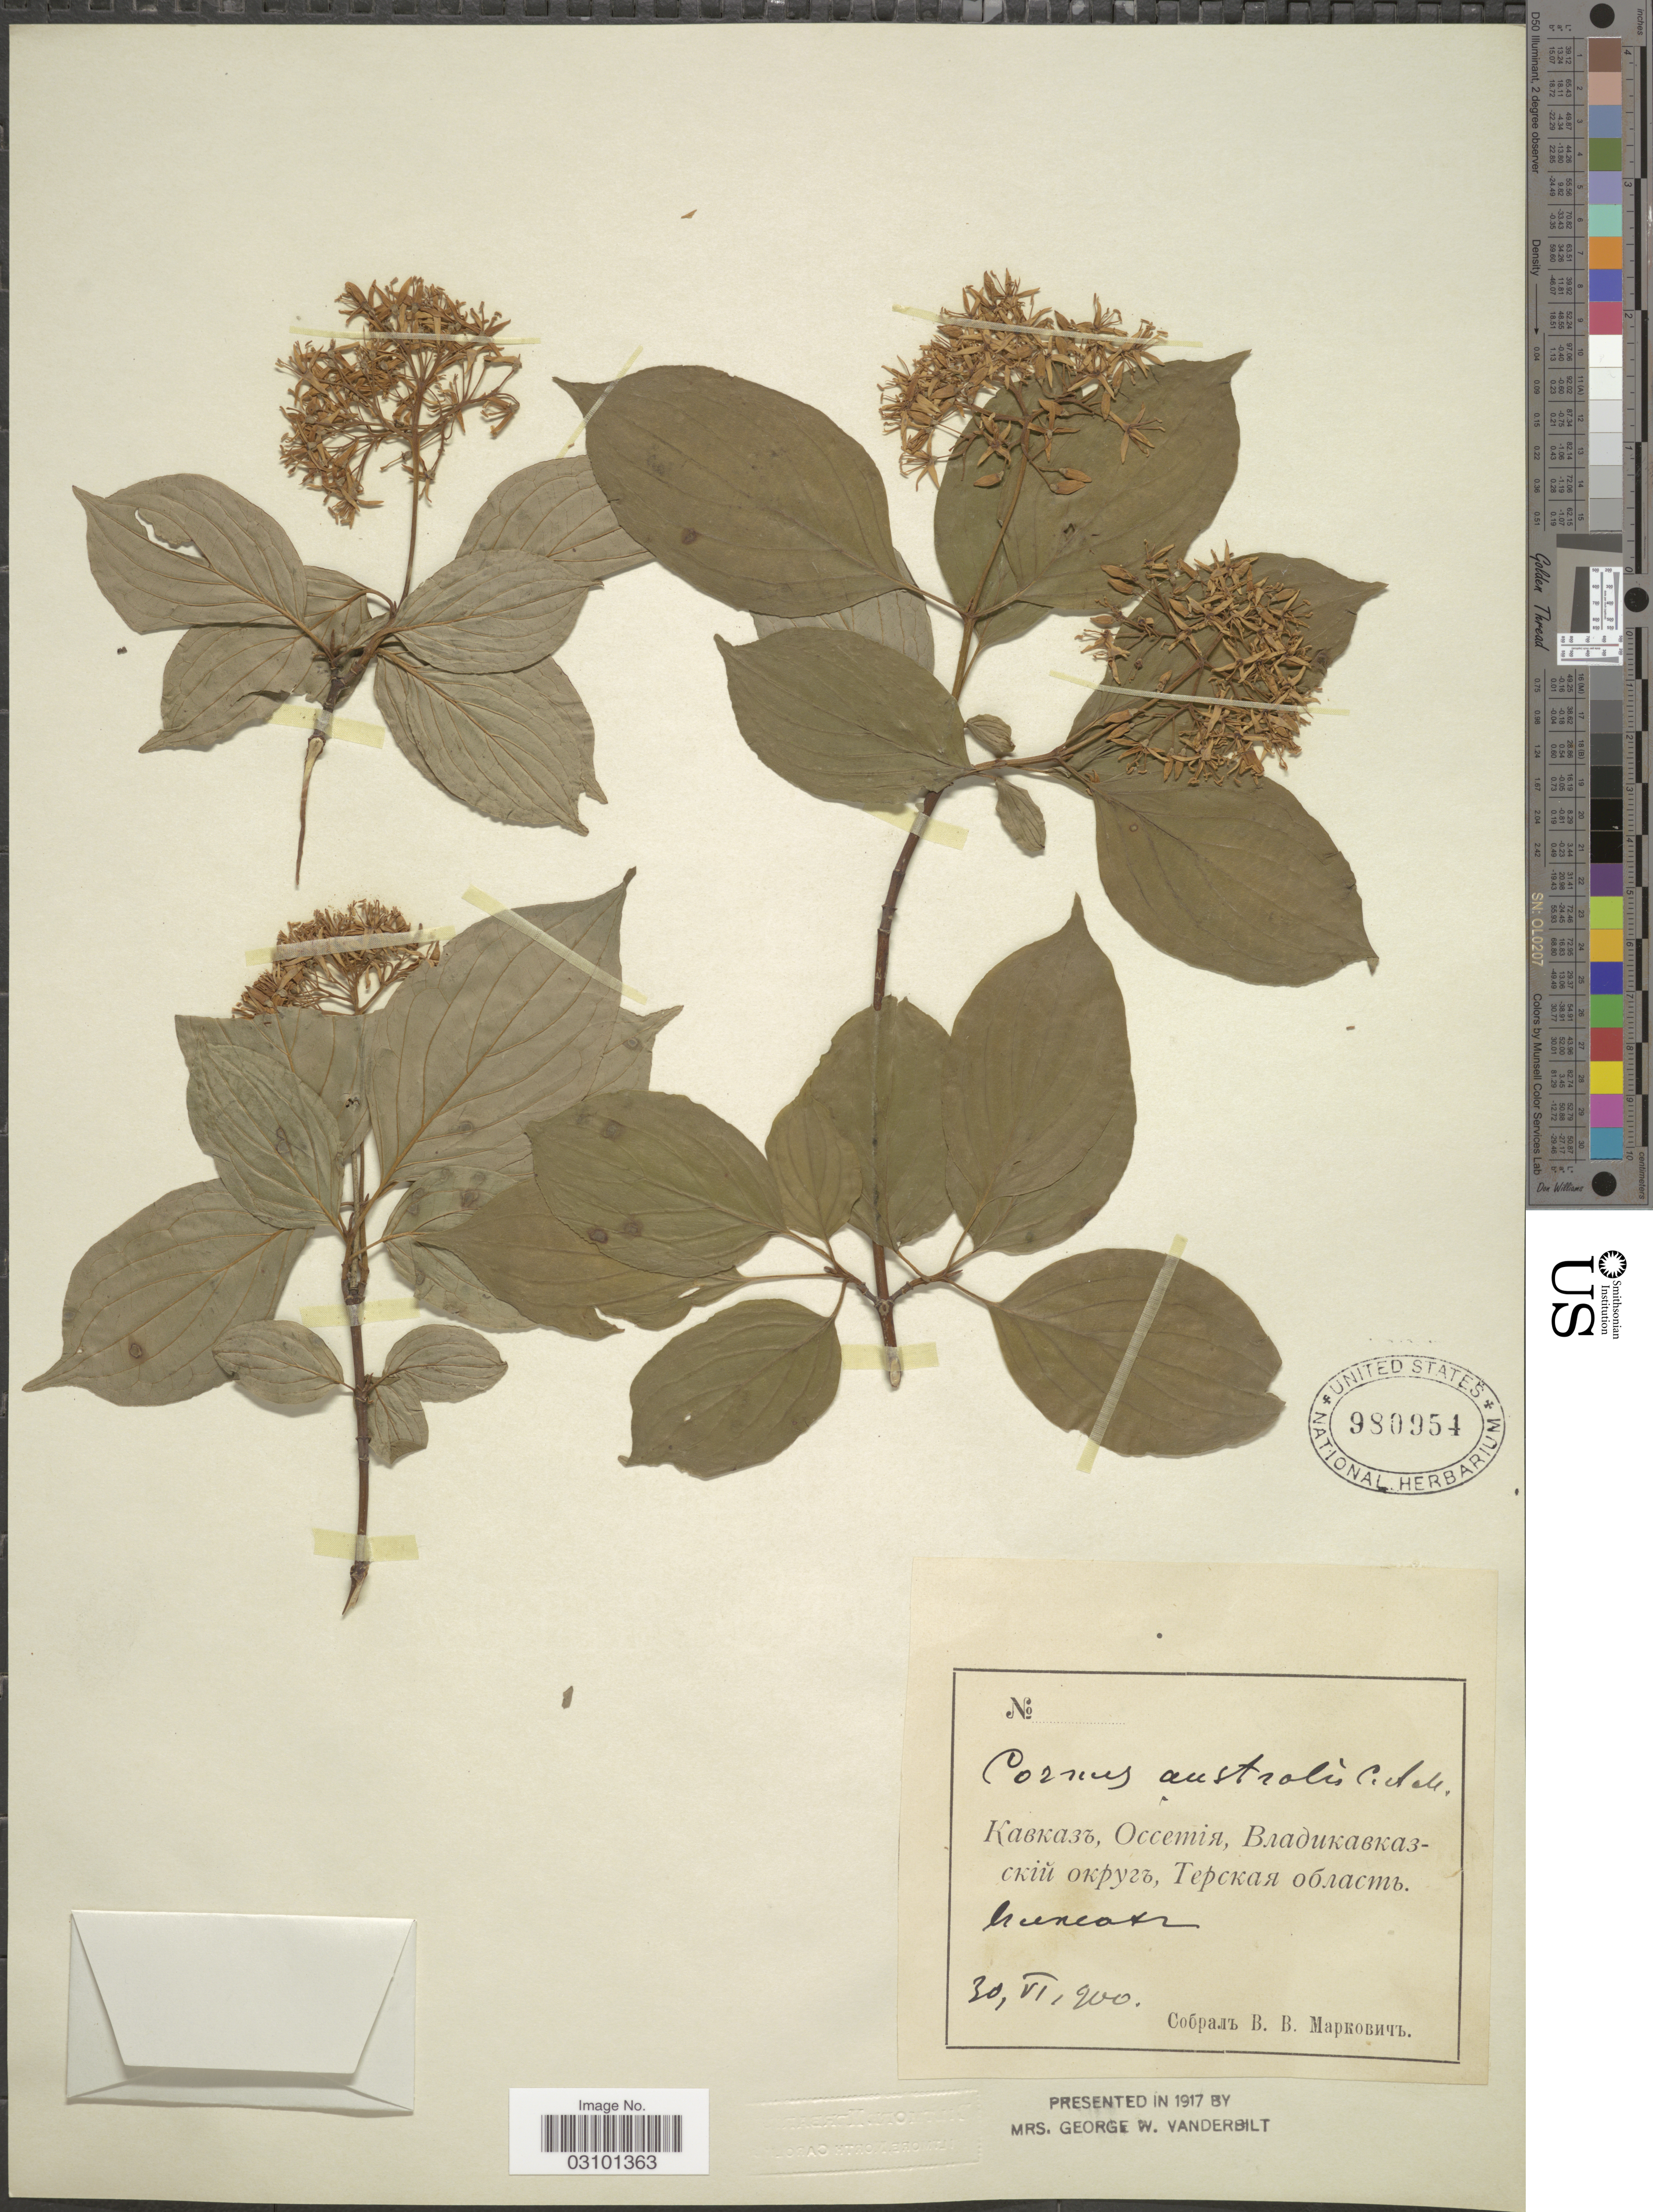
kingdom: Plantae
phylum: Tracheophyta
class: Magnoliopsida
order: Cornales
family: Cornaceae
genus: Cornus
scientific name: Cornus australis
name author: C.A. Mey.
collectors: V. Markovich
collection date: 1900-06-30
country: Russian Federation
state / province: Severo-Osetiya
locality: Vicinity of Vladikavkaz.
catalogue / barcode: US 980954